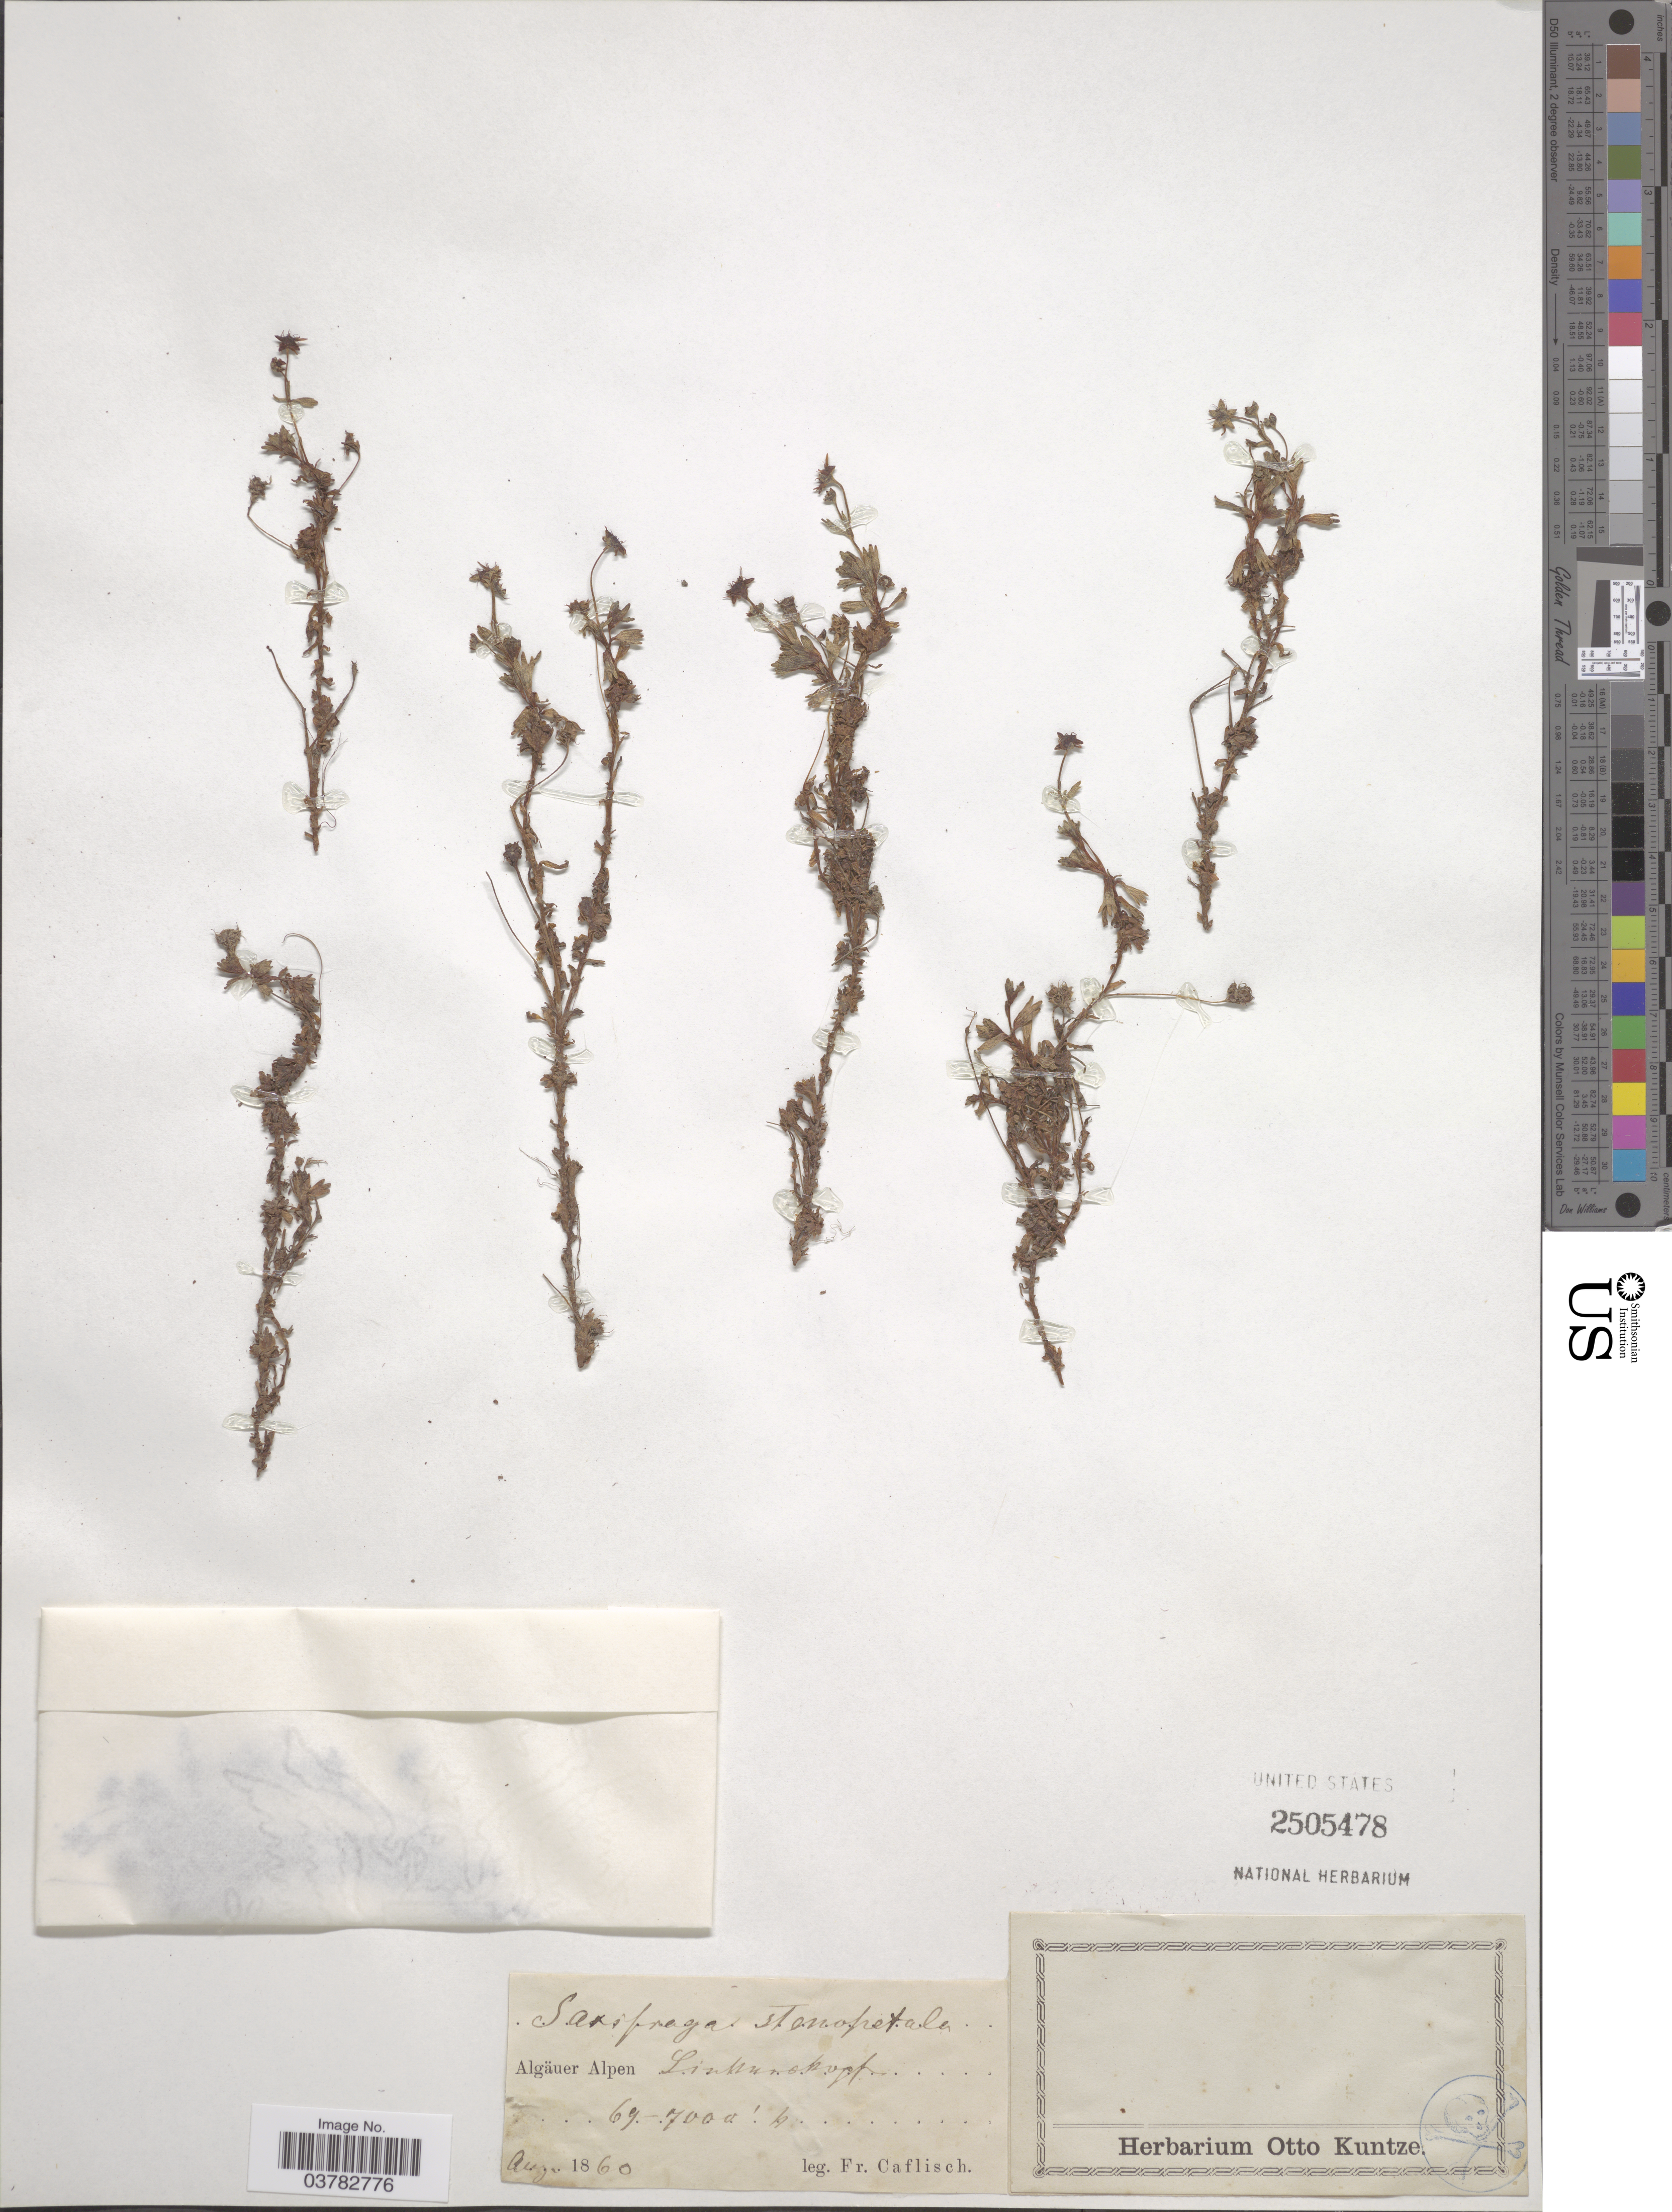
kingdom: Plantae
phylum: Tracheophyta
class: Magnoliopsida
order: Saxifragales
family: Saxifragaceae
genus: Saxifraga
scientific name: Saxifraga stenopetala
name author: Gaudin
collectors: J. F. Caflisch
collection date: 1860-08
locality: Algäuer Alpen. Linsennokopf. [interpreted]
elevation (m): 2103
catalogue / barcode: US 2505478